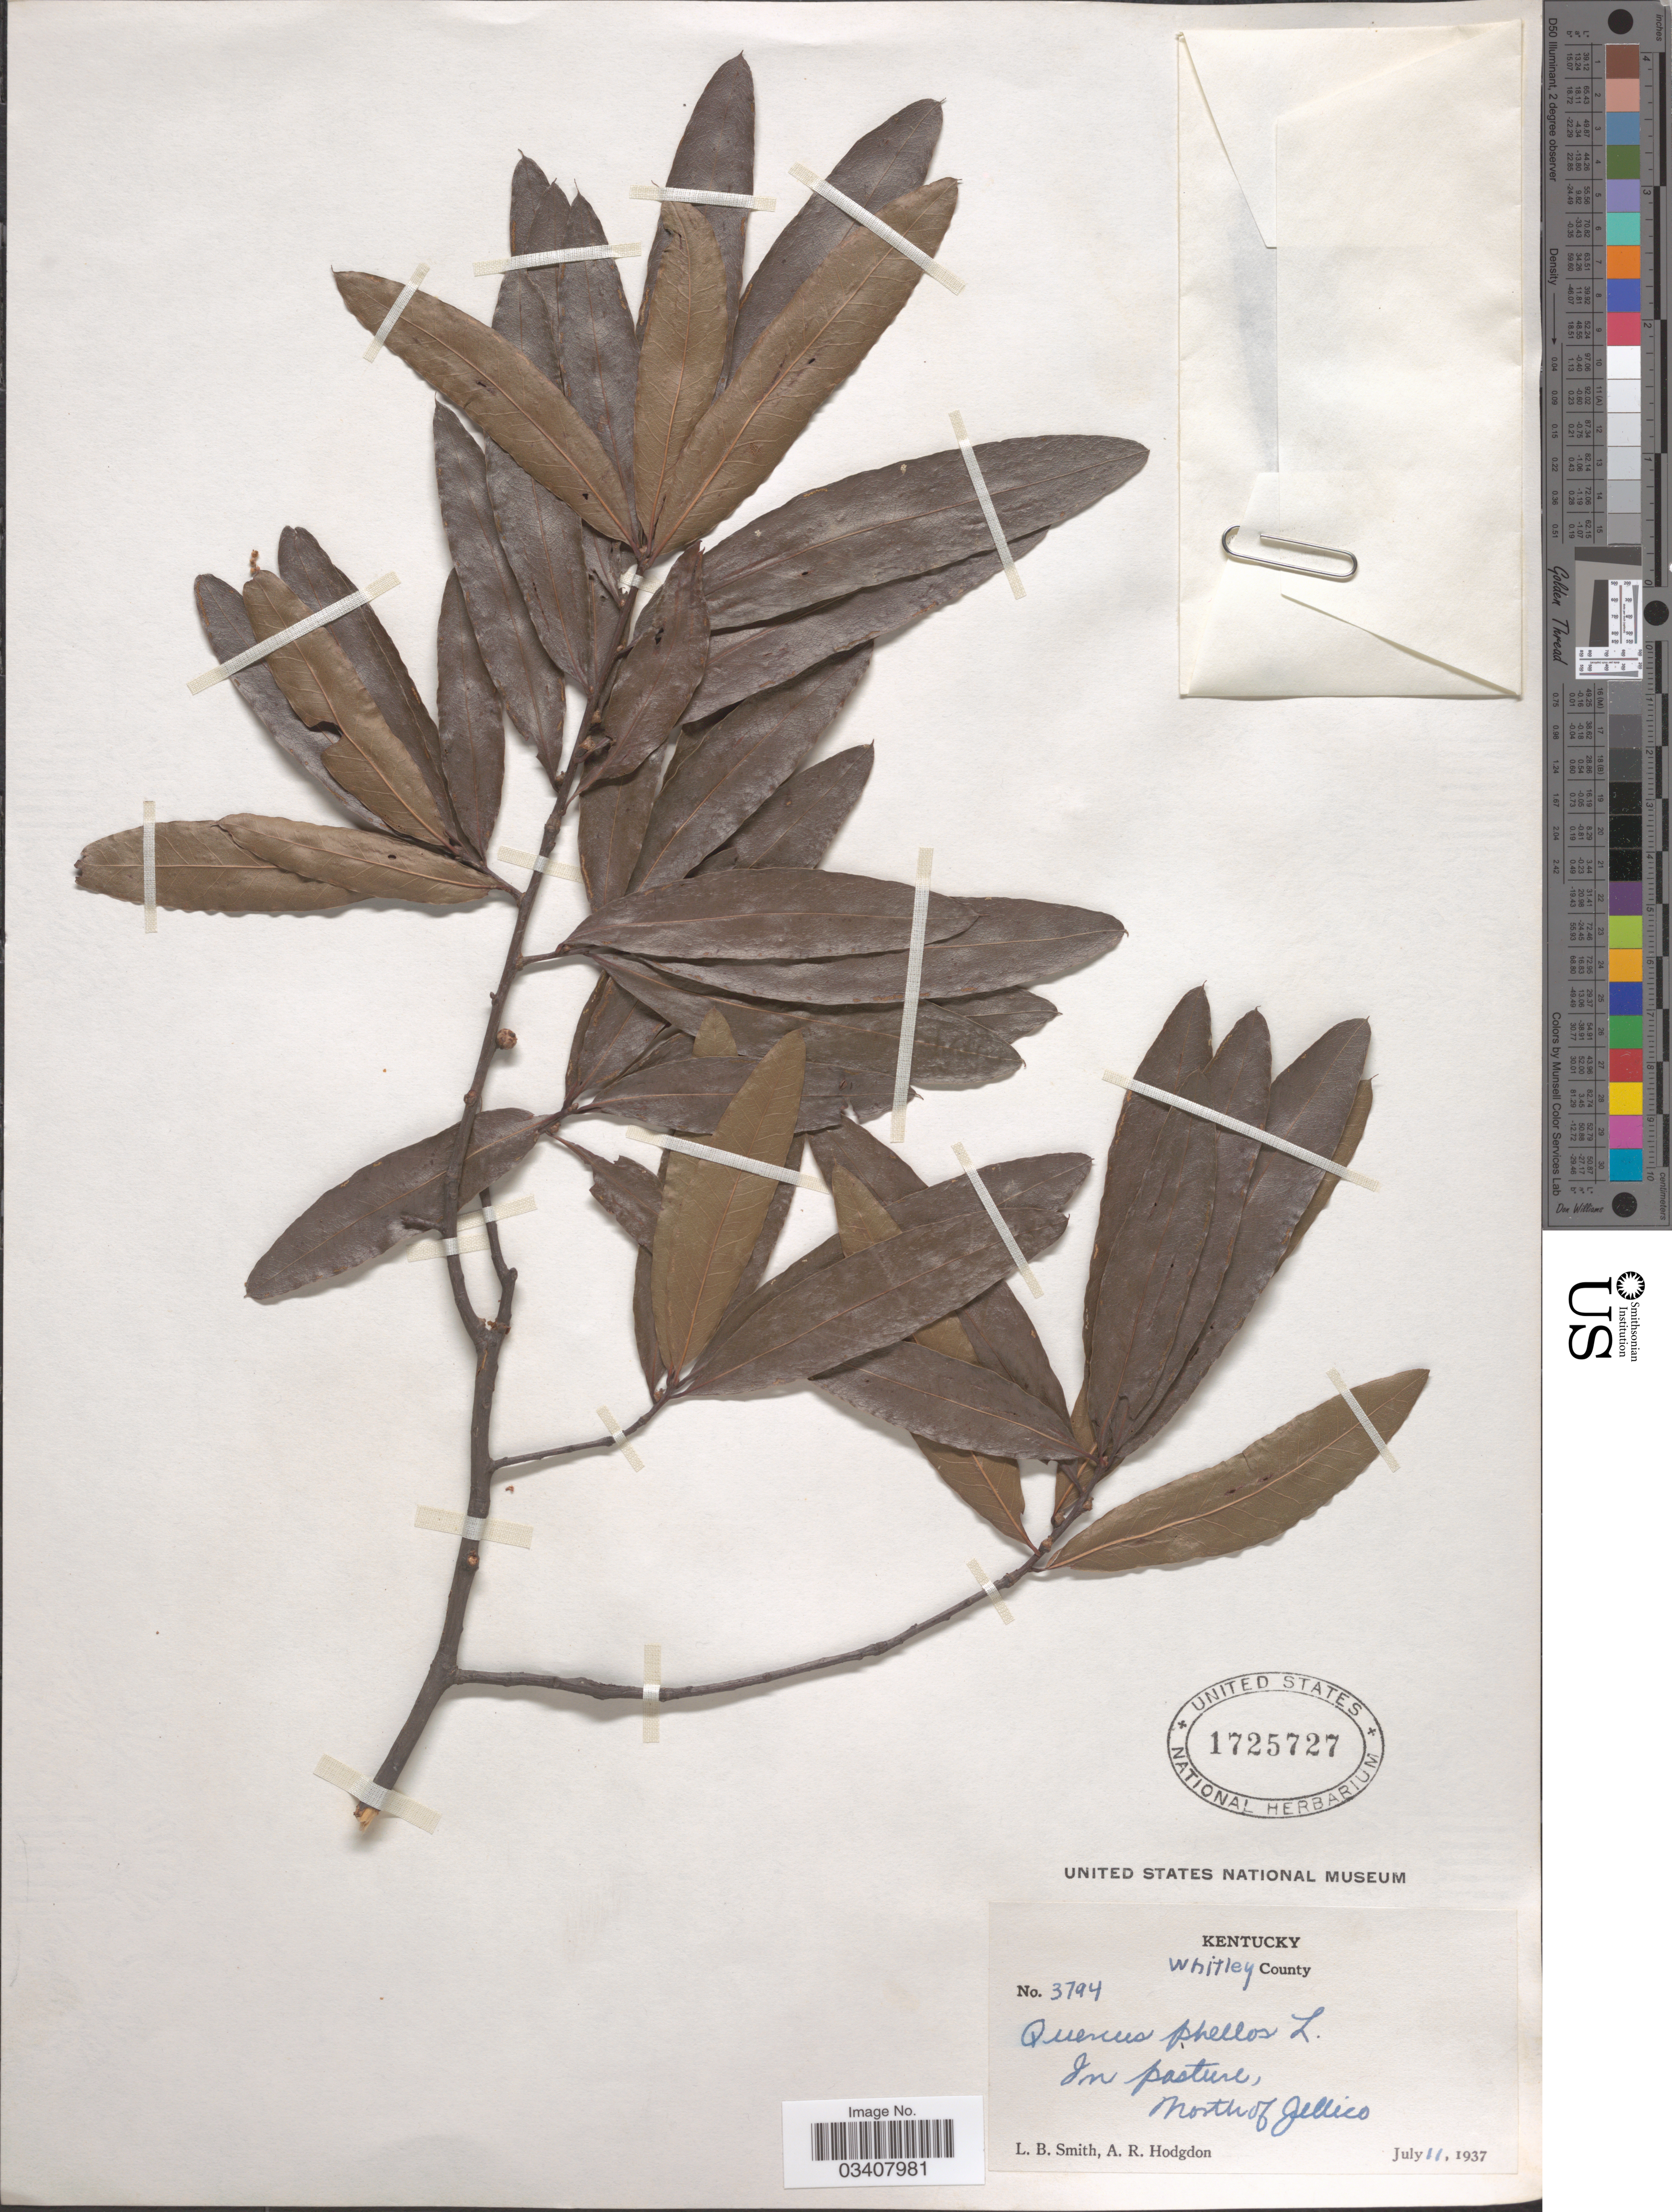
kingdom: Plantae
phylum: Tracheophyta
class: Magnoliopsida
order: Fagales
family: Fagaceae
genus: Quercus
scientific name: Quercus phellos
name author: L.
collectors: L. Smith & A. R. Hodgdon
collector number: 3794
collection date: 1937-07-11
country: United States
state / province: Kentucky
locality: Whitley County. In pasture, N. of Jellico.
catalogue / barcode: US 1725727